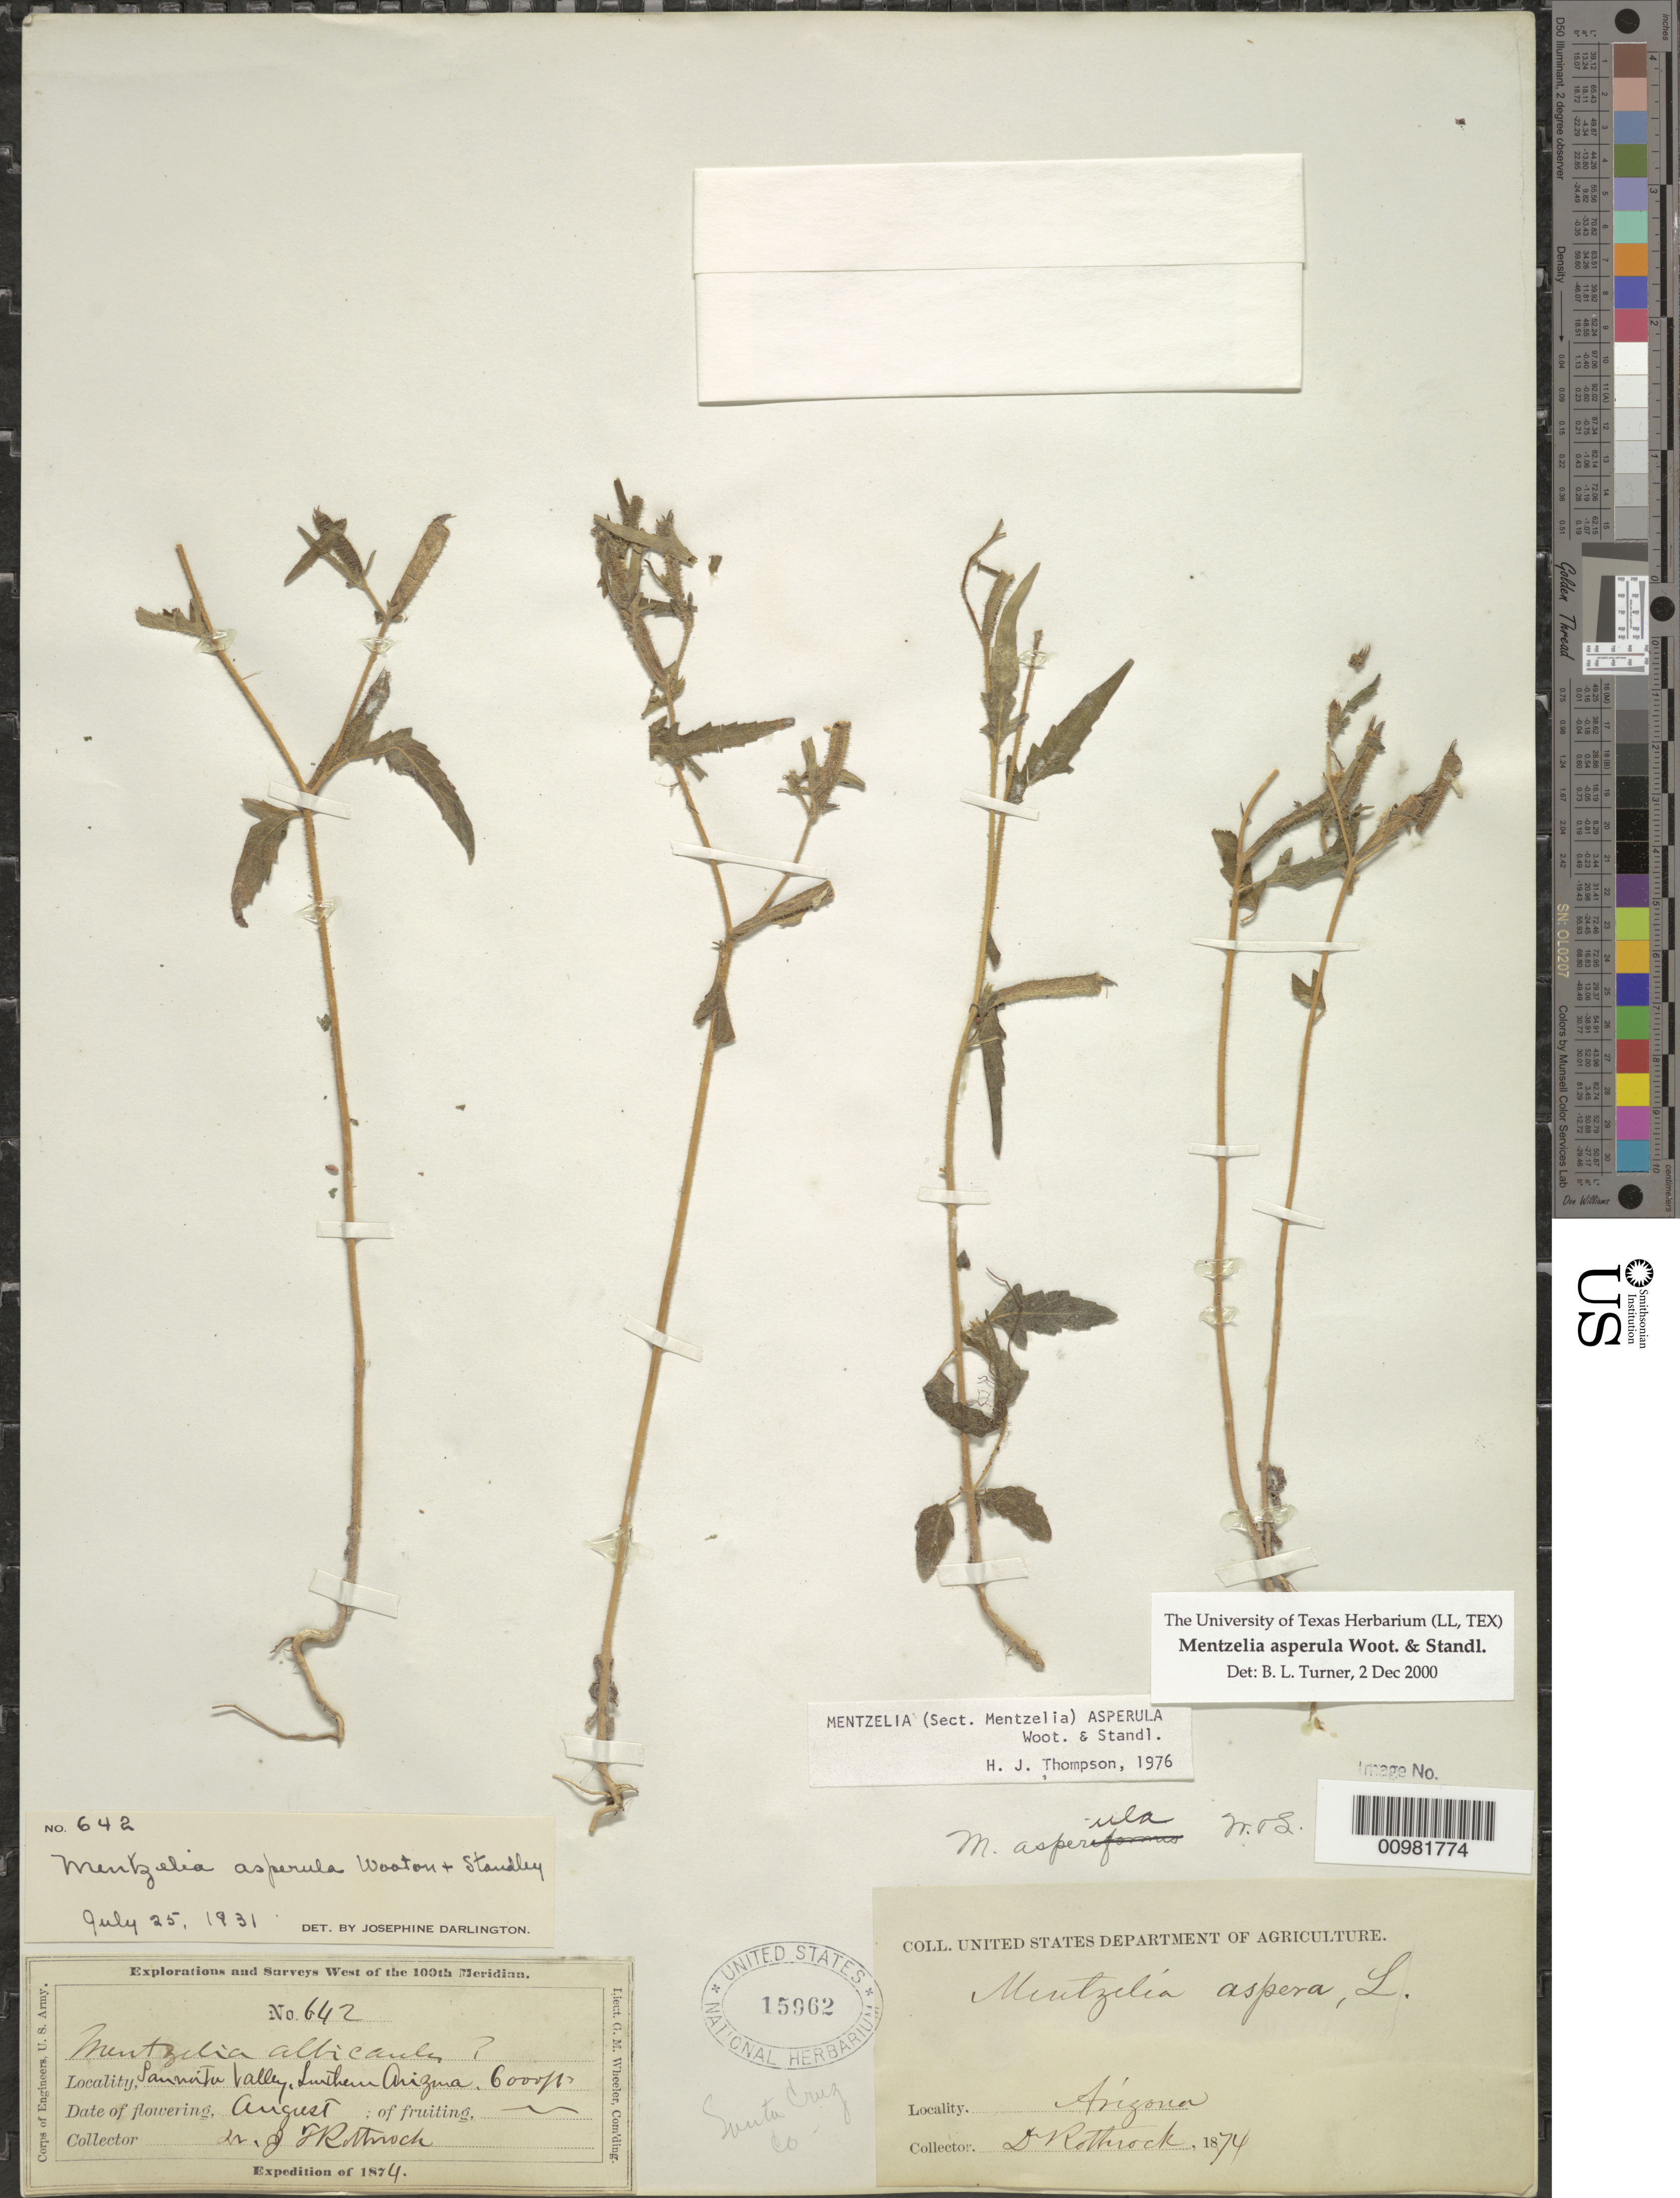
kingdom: Plantae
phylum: Tracheophyta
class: Magnoliopsida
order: Cornales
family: Loasaceae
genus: Mentzelia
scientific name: Mentzelia asperula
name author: Wooton & Standl.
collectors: J. T. Rothrock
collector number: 642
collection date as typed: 1874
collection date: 1874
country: United States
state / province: Arizona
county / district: Santa Cruz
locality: Santa Rita Valley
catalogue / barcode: US 15962